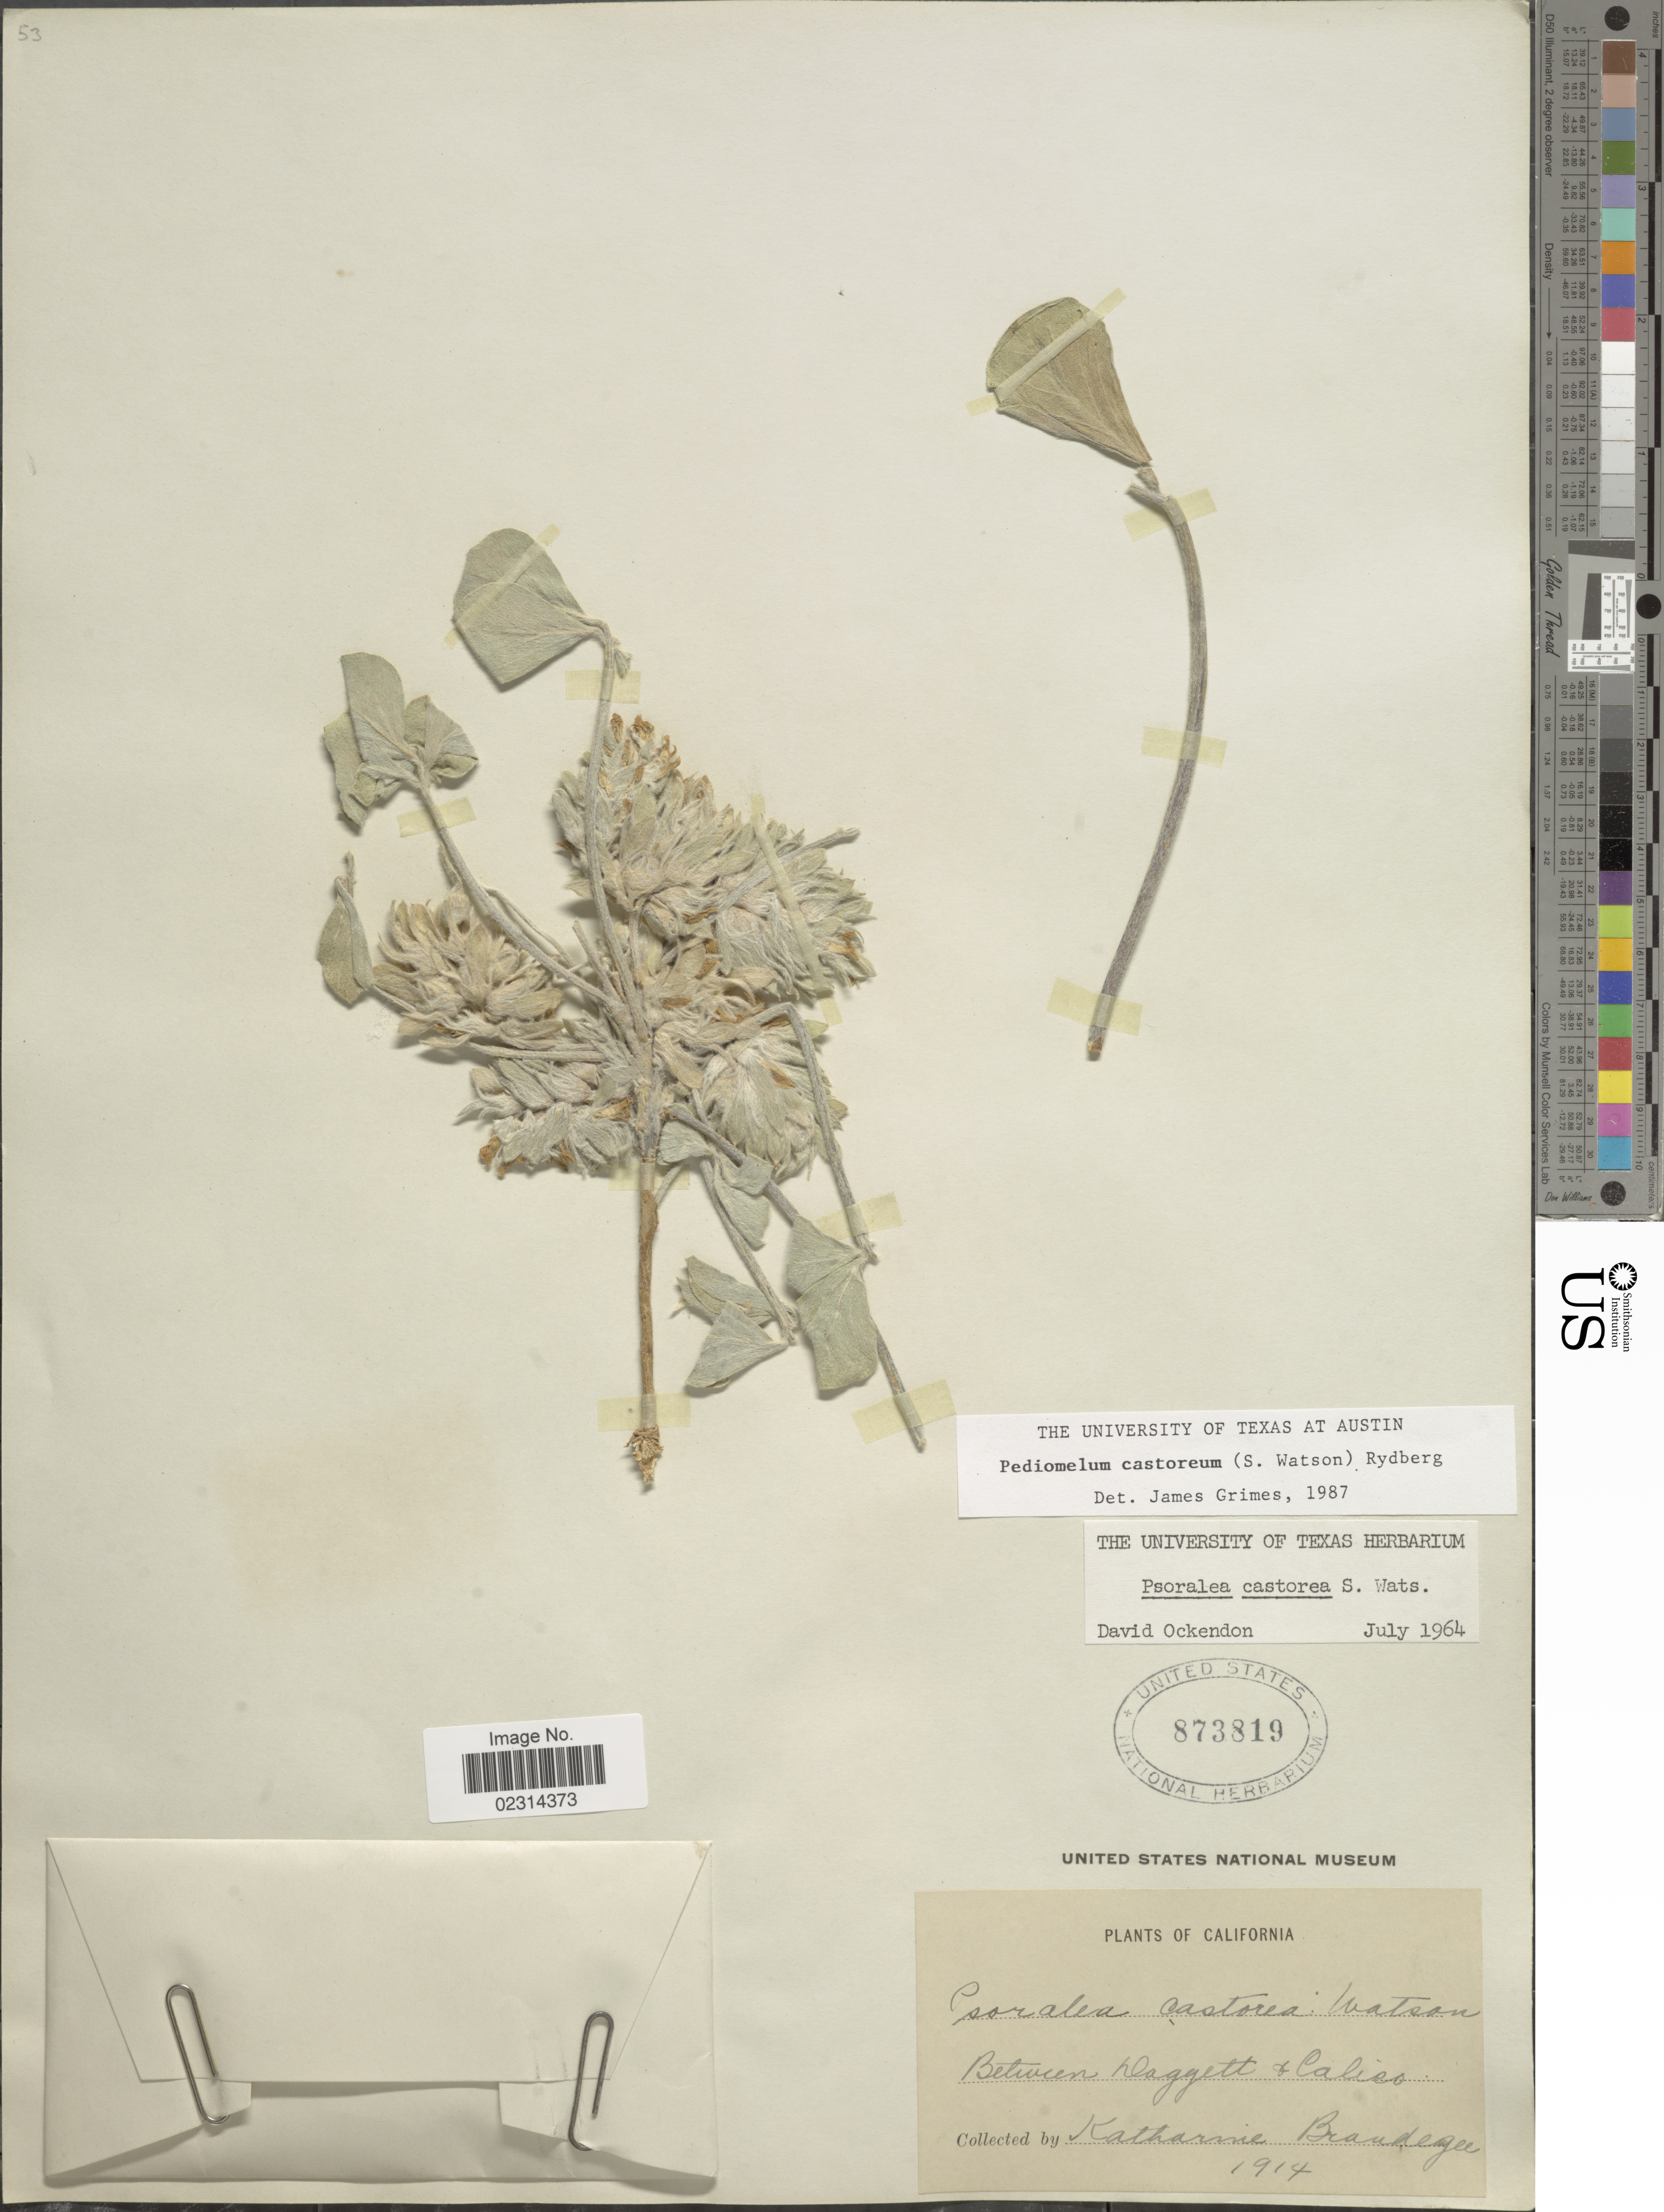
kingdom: Plantae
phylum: Tracheophyta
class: Magnoliopsida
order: Fabales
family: Fabaceae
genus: Pediomelum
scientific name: Pediomelum castoreum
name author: (S. Watson) Rydb.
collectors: M. K. Brandegee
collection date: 1914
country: United States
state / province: California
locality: Between Daggett & Calico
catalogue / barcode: US 873819